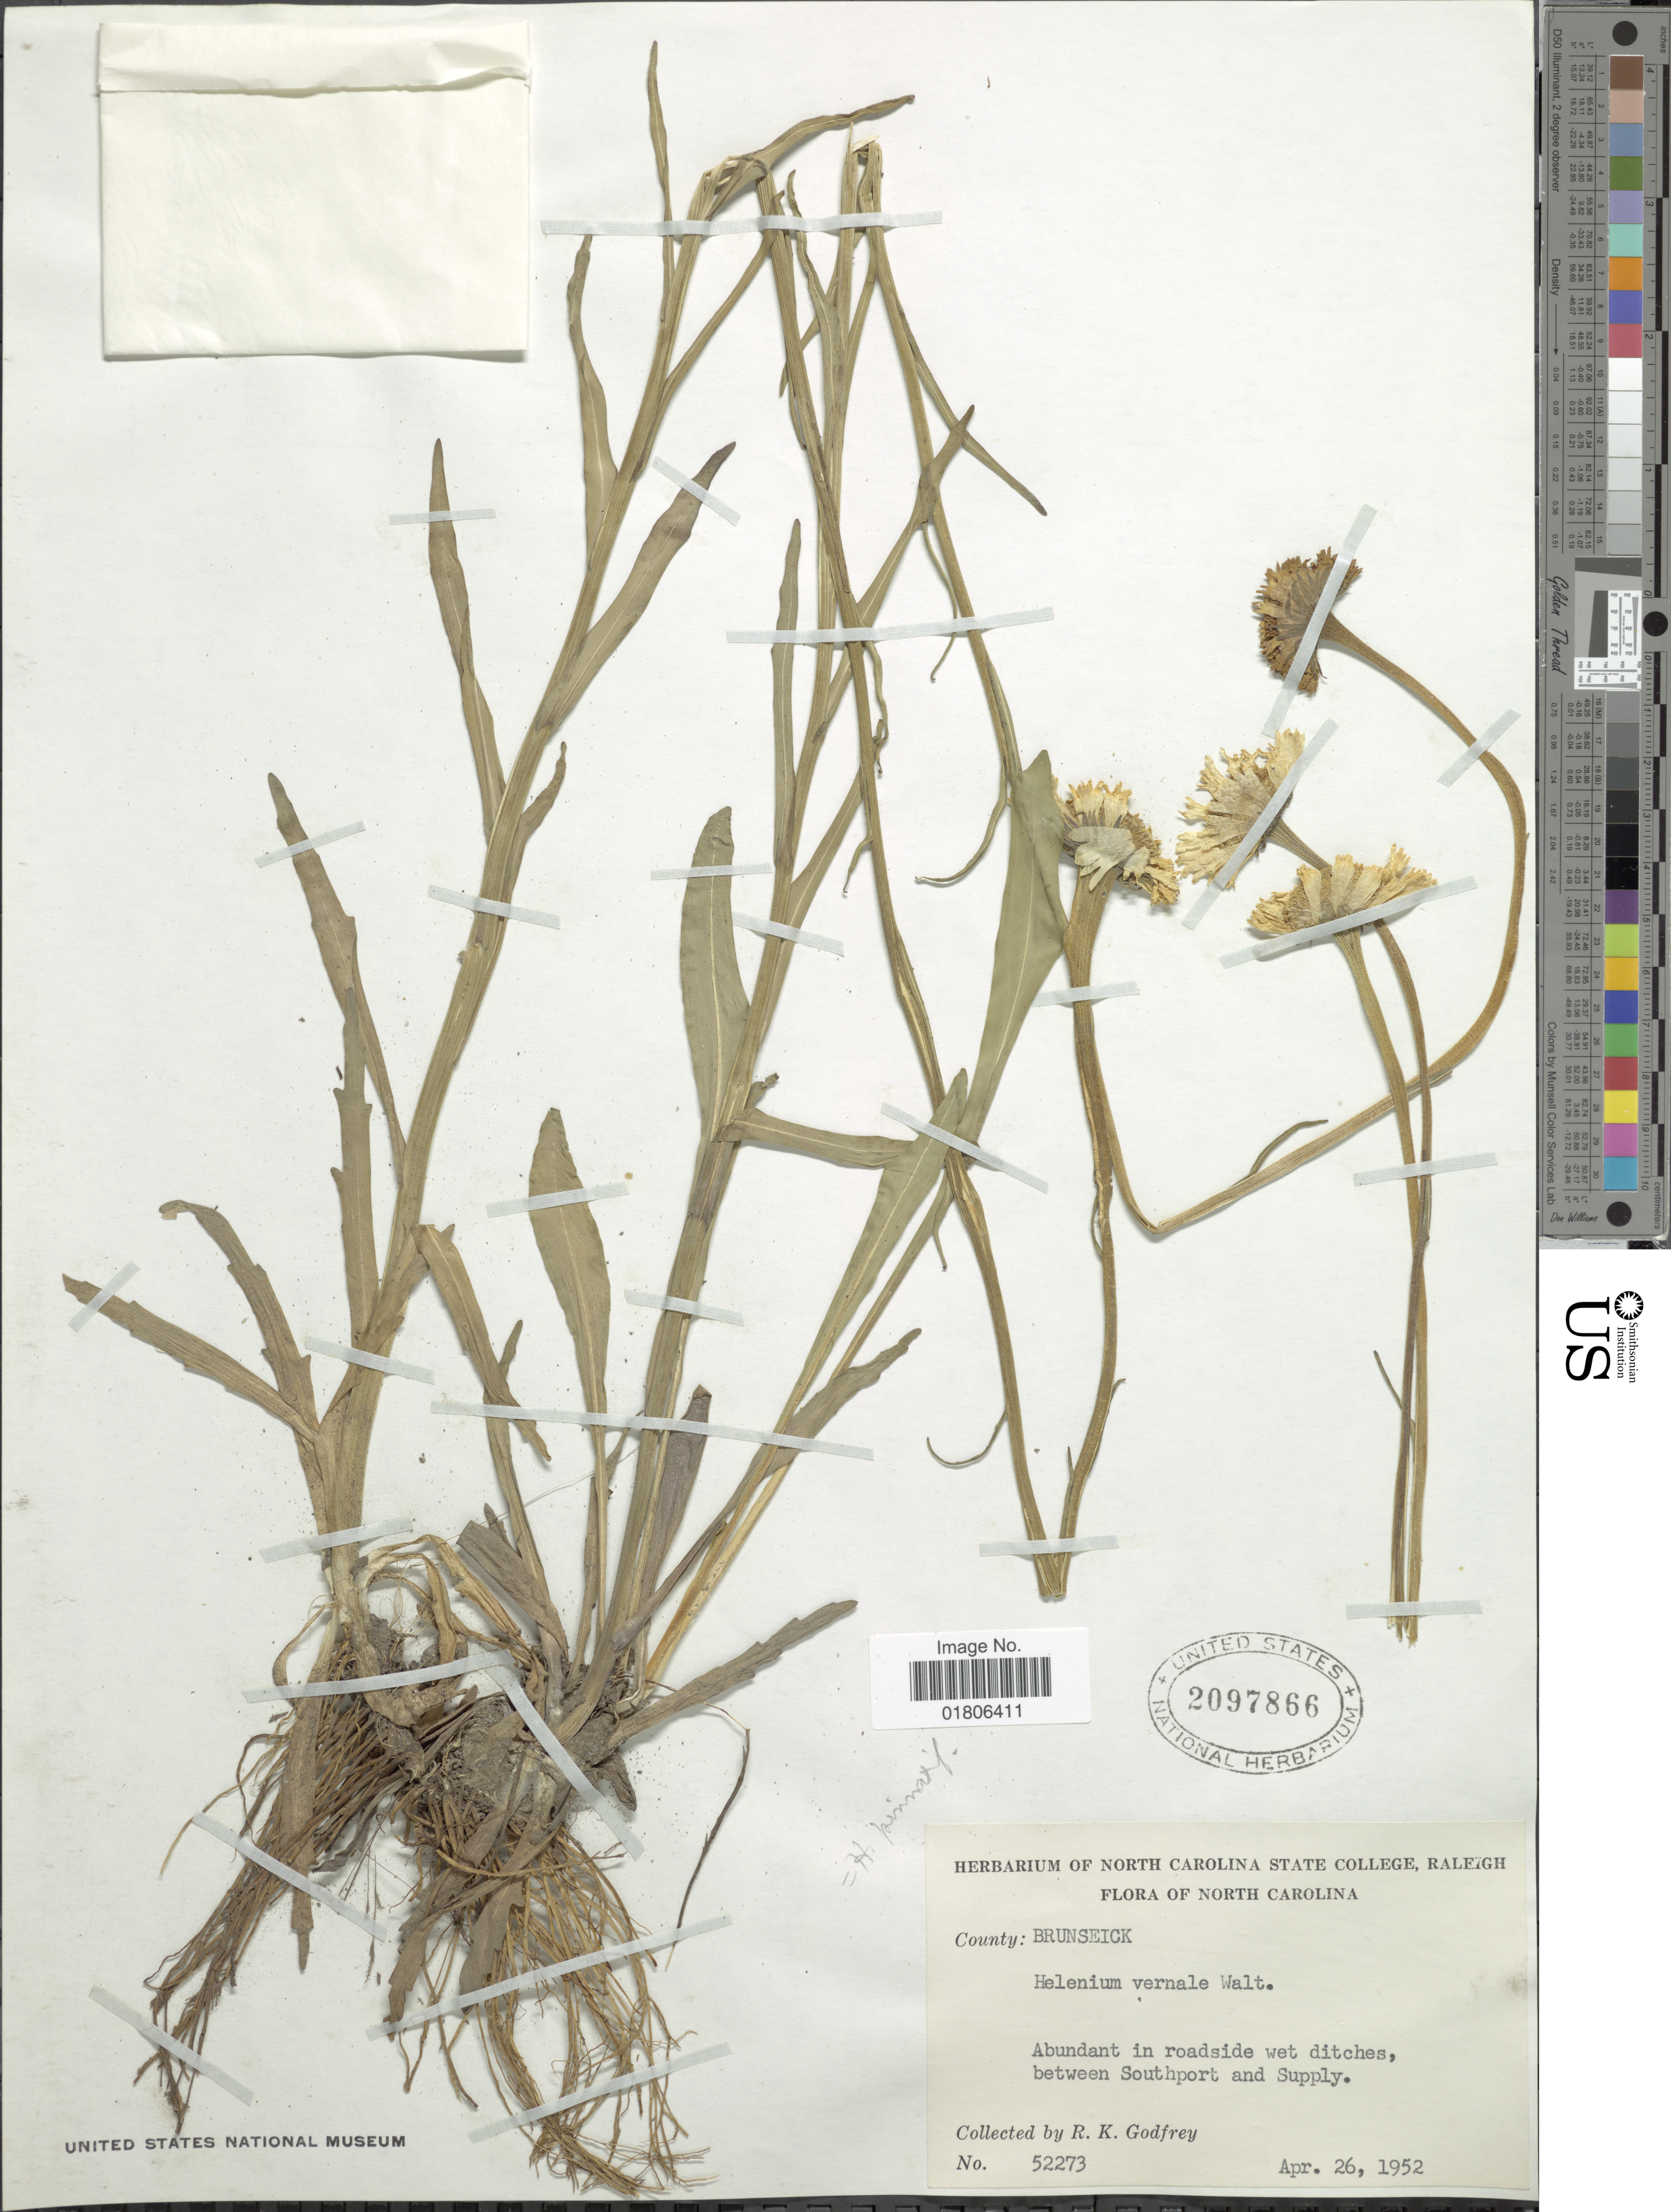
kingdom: Plantae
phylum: Tracheophyta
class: Magnoliopsida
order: Asterales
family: Asteraceae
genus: Helenium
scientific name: Helenium pinnatifidum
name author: (Schwein. ex Nutt.) Rydb.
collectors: R. K. Godfrey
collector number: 52273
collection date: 1952-04-26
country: United States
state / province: North Carolina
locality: Abundant in roadside wet ditches, between Southport and Supply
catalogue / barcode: US 2097866